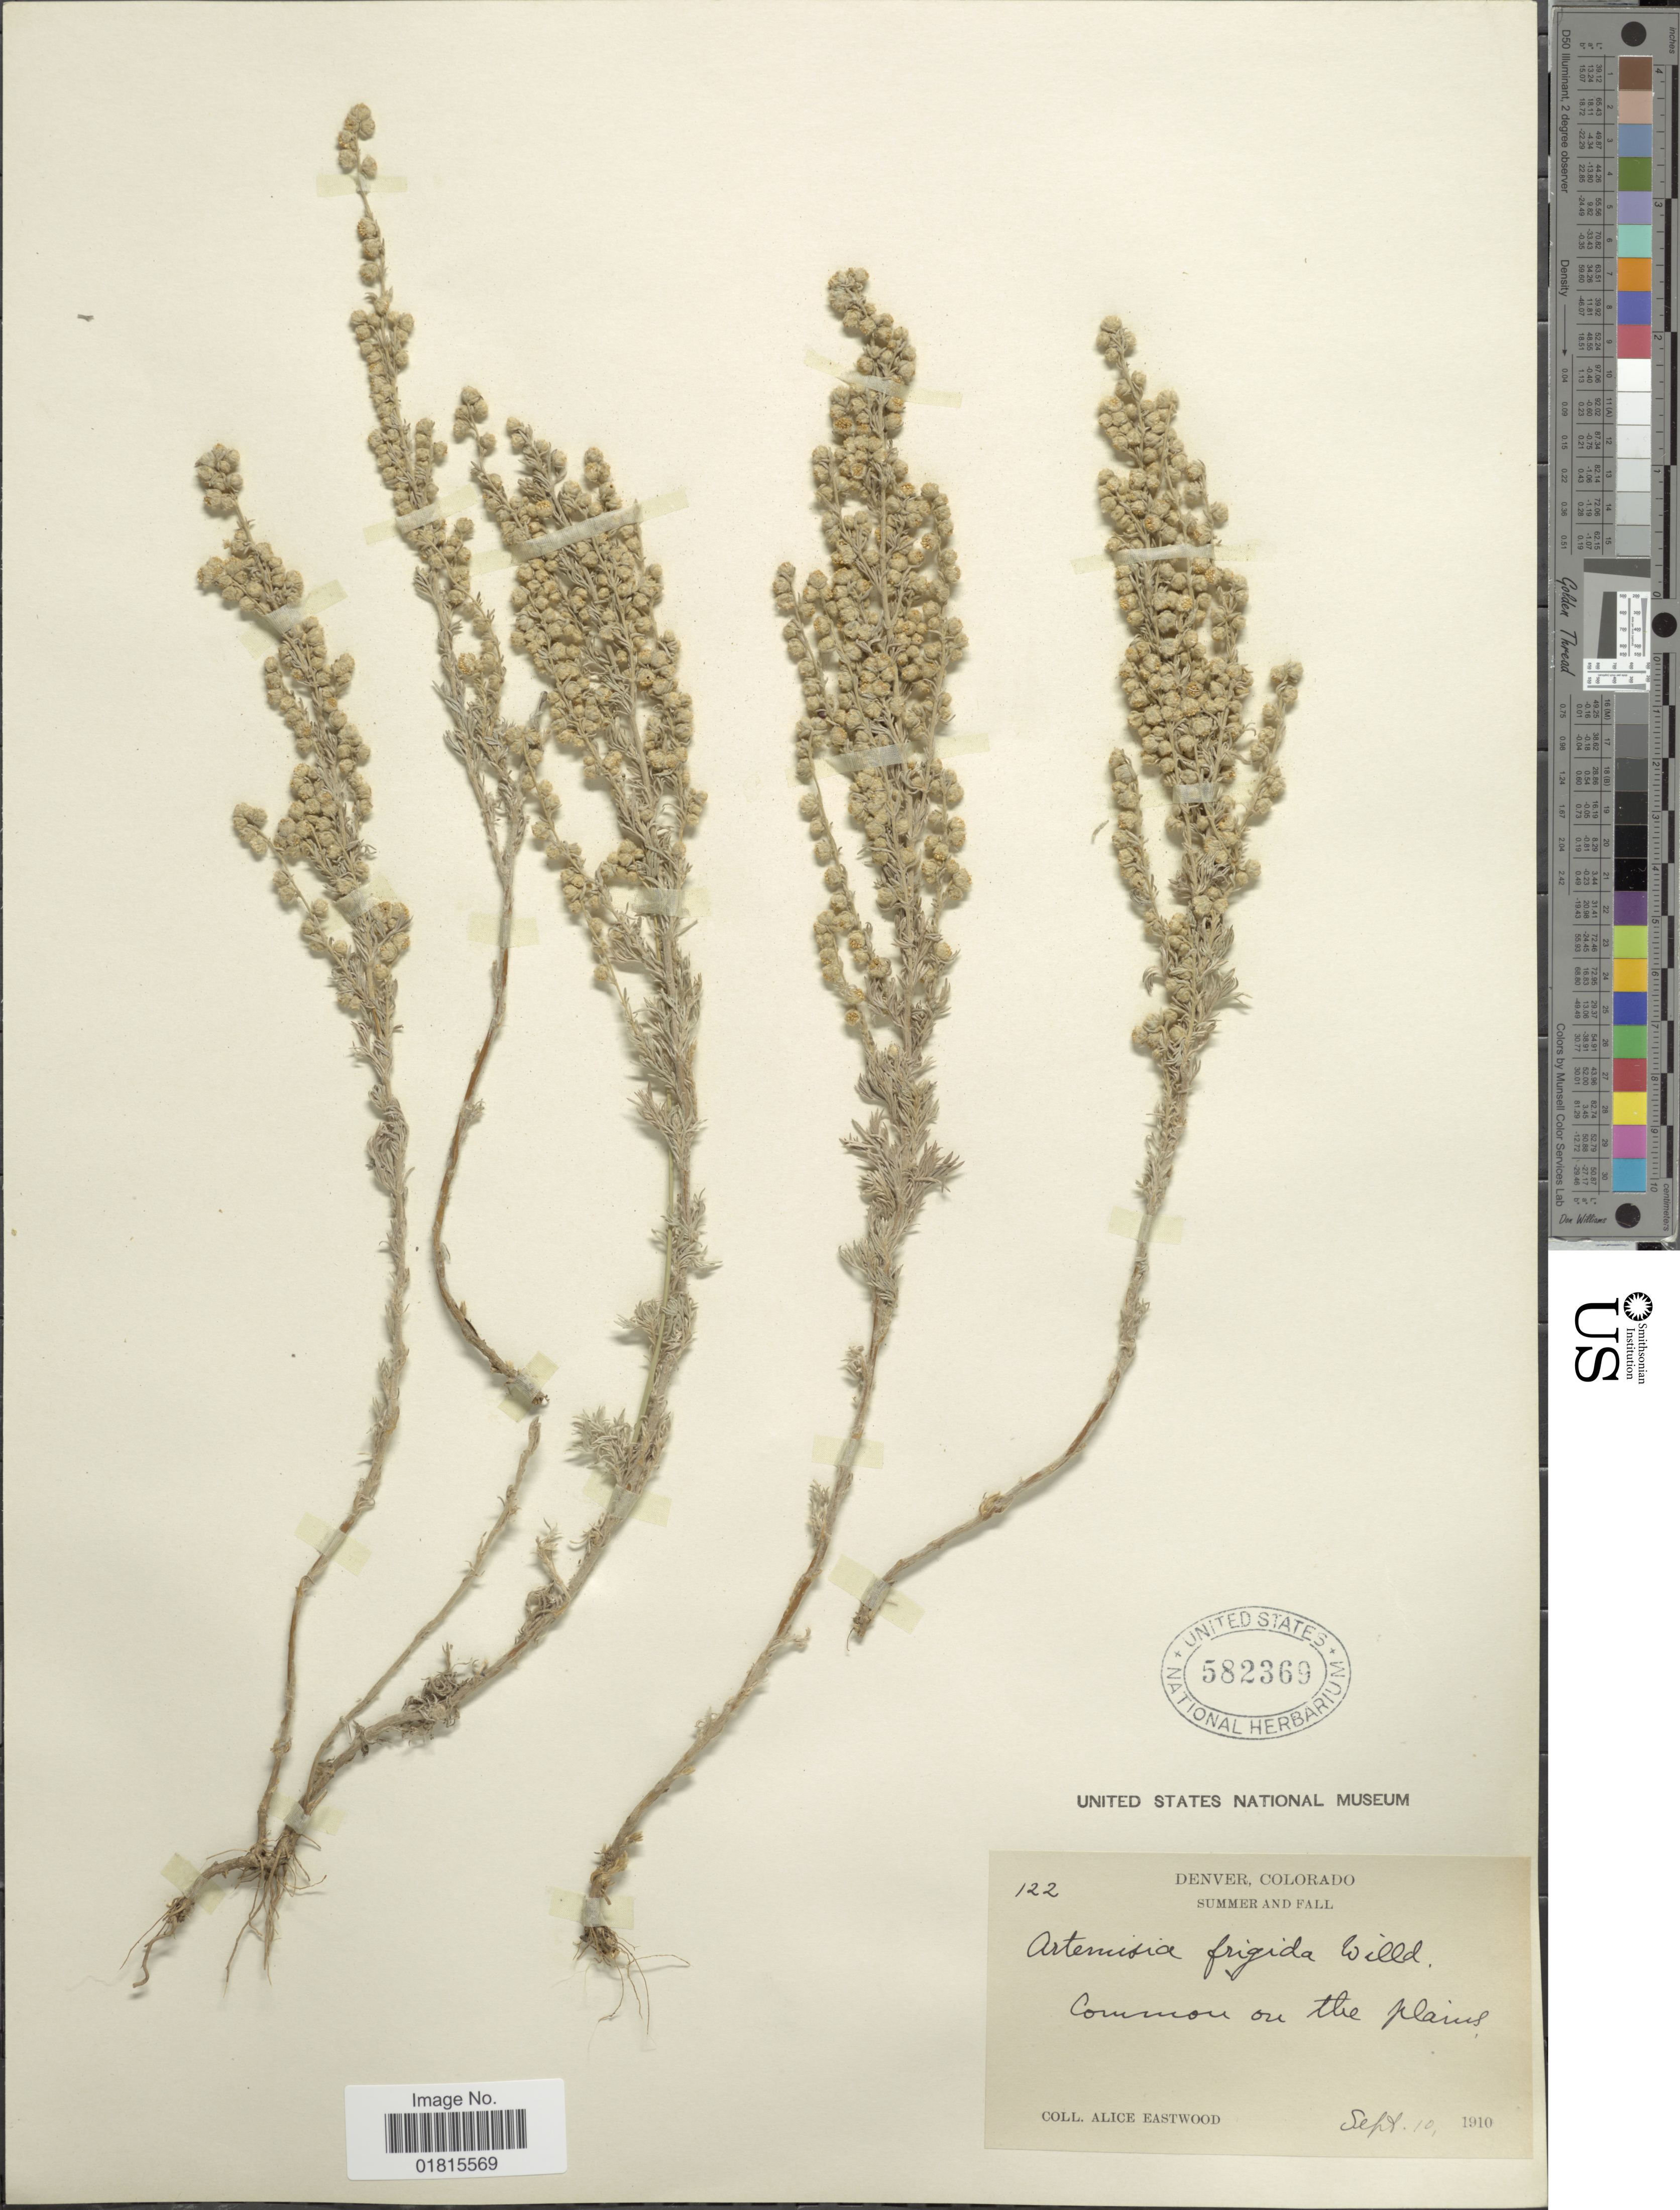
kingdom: Plantae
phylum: Tracheophyta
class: Magnoliopsida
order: Asterales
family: Asteraceae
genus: Artemisia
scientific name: Artemisia frigida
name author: Willd.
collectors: A. Eastwood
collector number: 122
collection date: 1910-09-10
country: United States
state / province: Colorado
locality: Denver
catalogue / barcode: US 582369